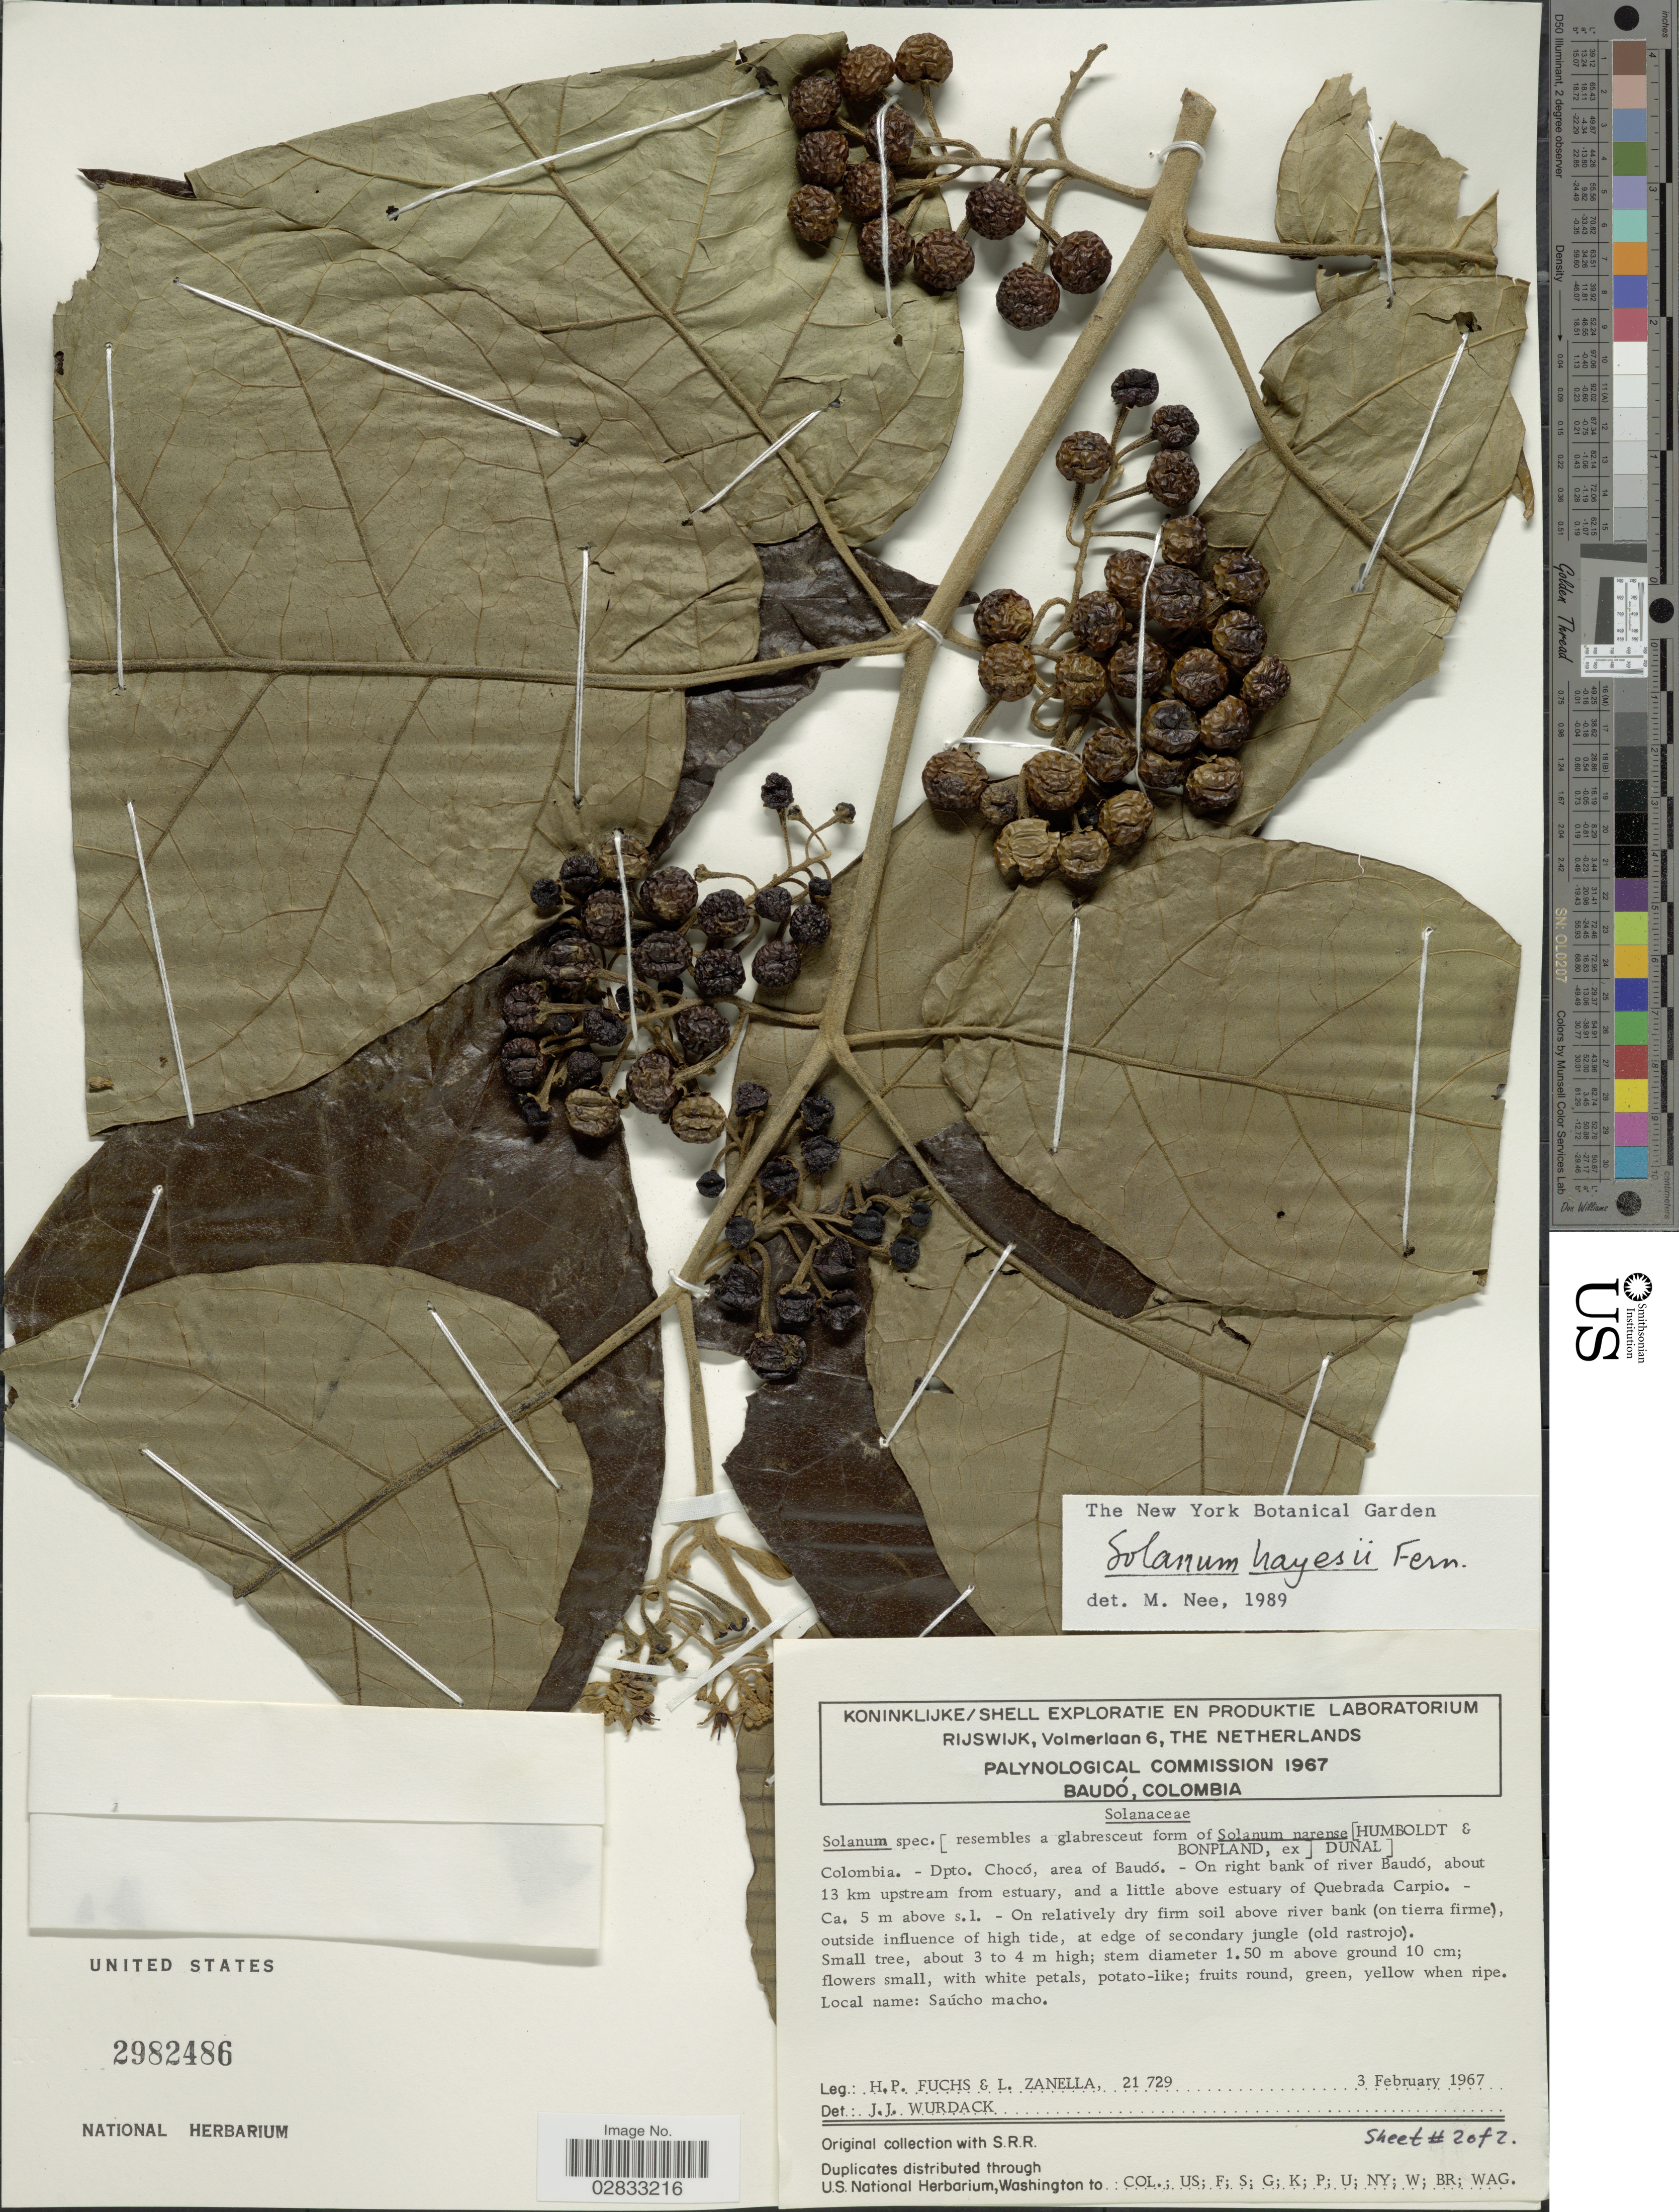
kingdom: Plantae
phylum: Tracheophyta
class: Magnoliopsida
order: Solanales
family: Solanaceae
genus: Solanum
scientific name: Solanum hayesii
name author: Fernald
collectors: H. P. Fuchs & L. Zanella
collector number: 21729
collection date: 1967-02-03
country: Colombia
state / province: Chocó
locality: Dpto. Chocó, area of Baudó. - On right bank of river Baudó, about 13 km upstream from estuary, and a little above estuary of Quebrada Carpio.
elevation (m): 5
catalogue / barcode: US 2982486